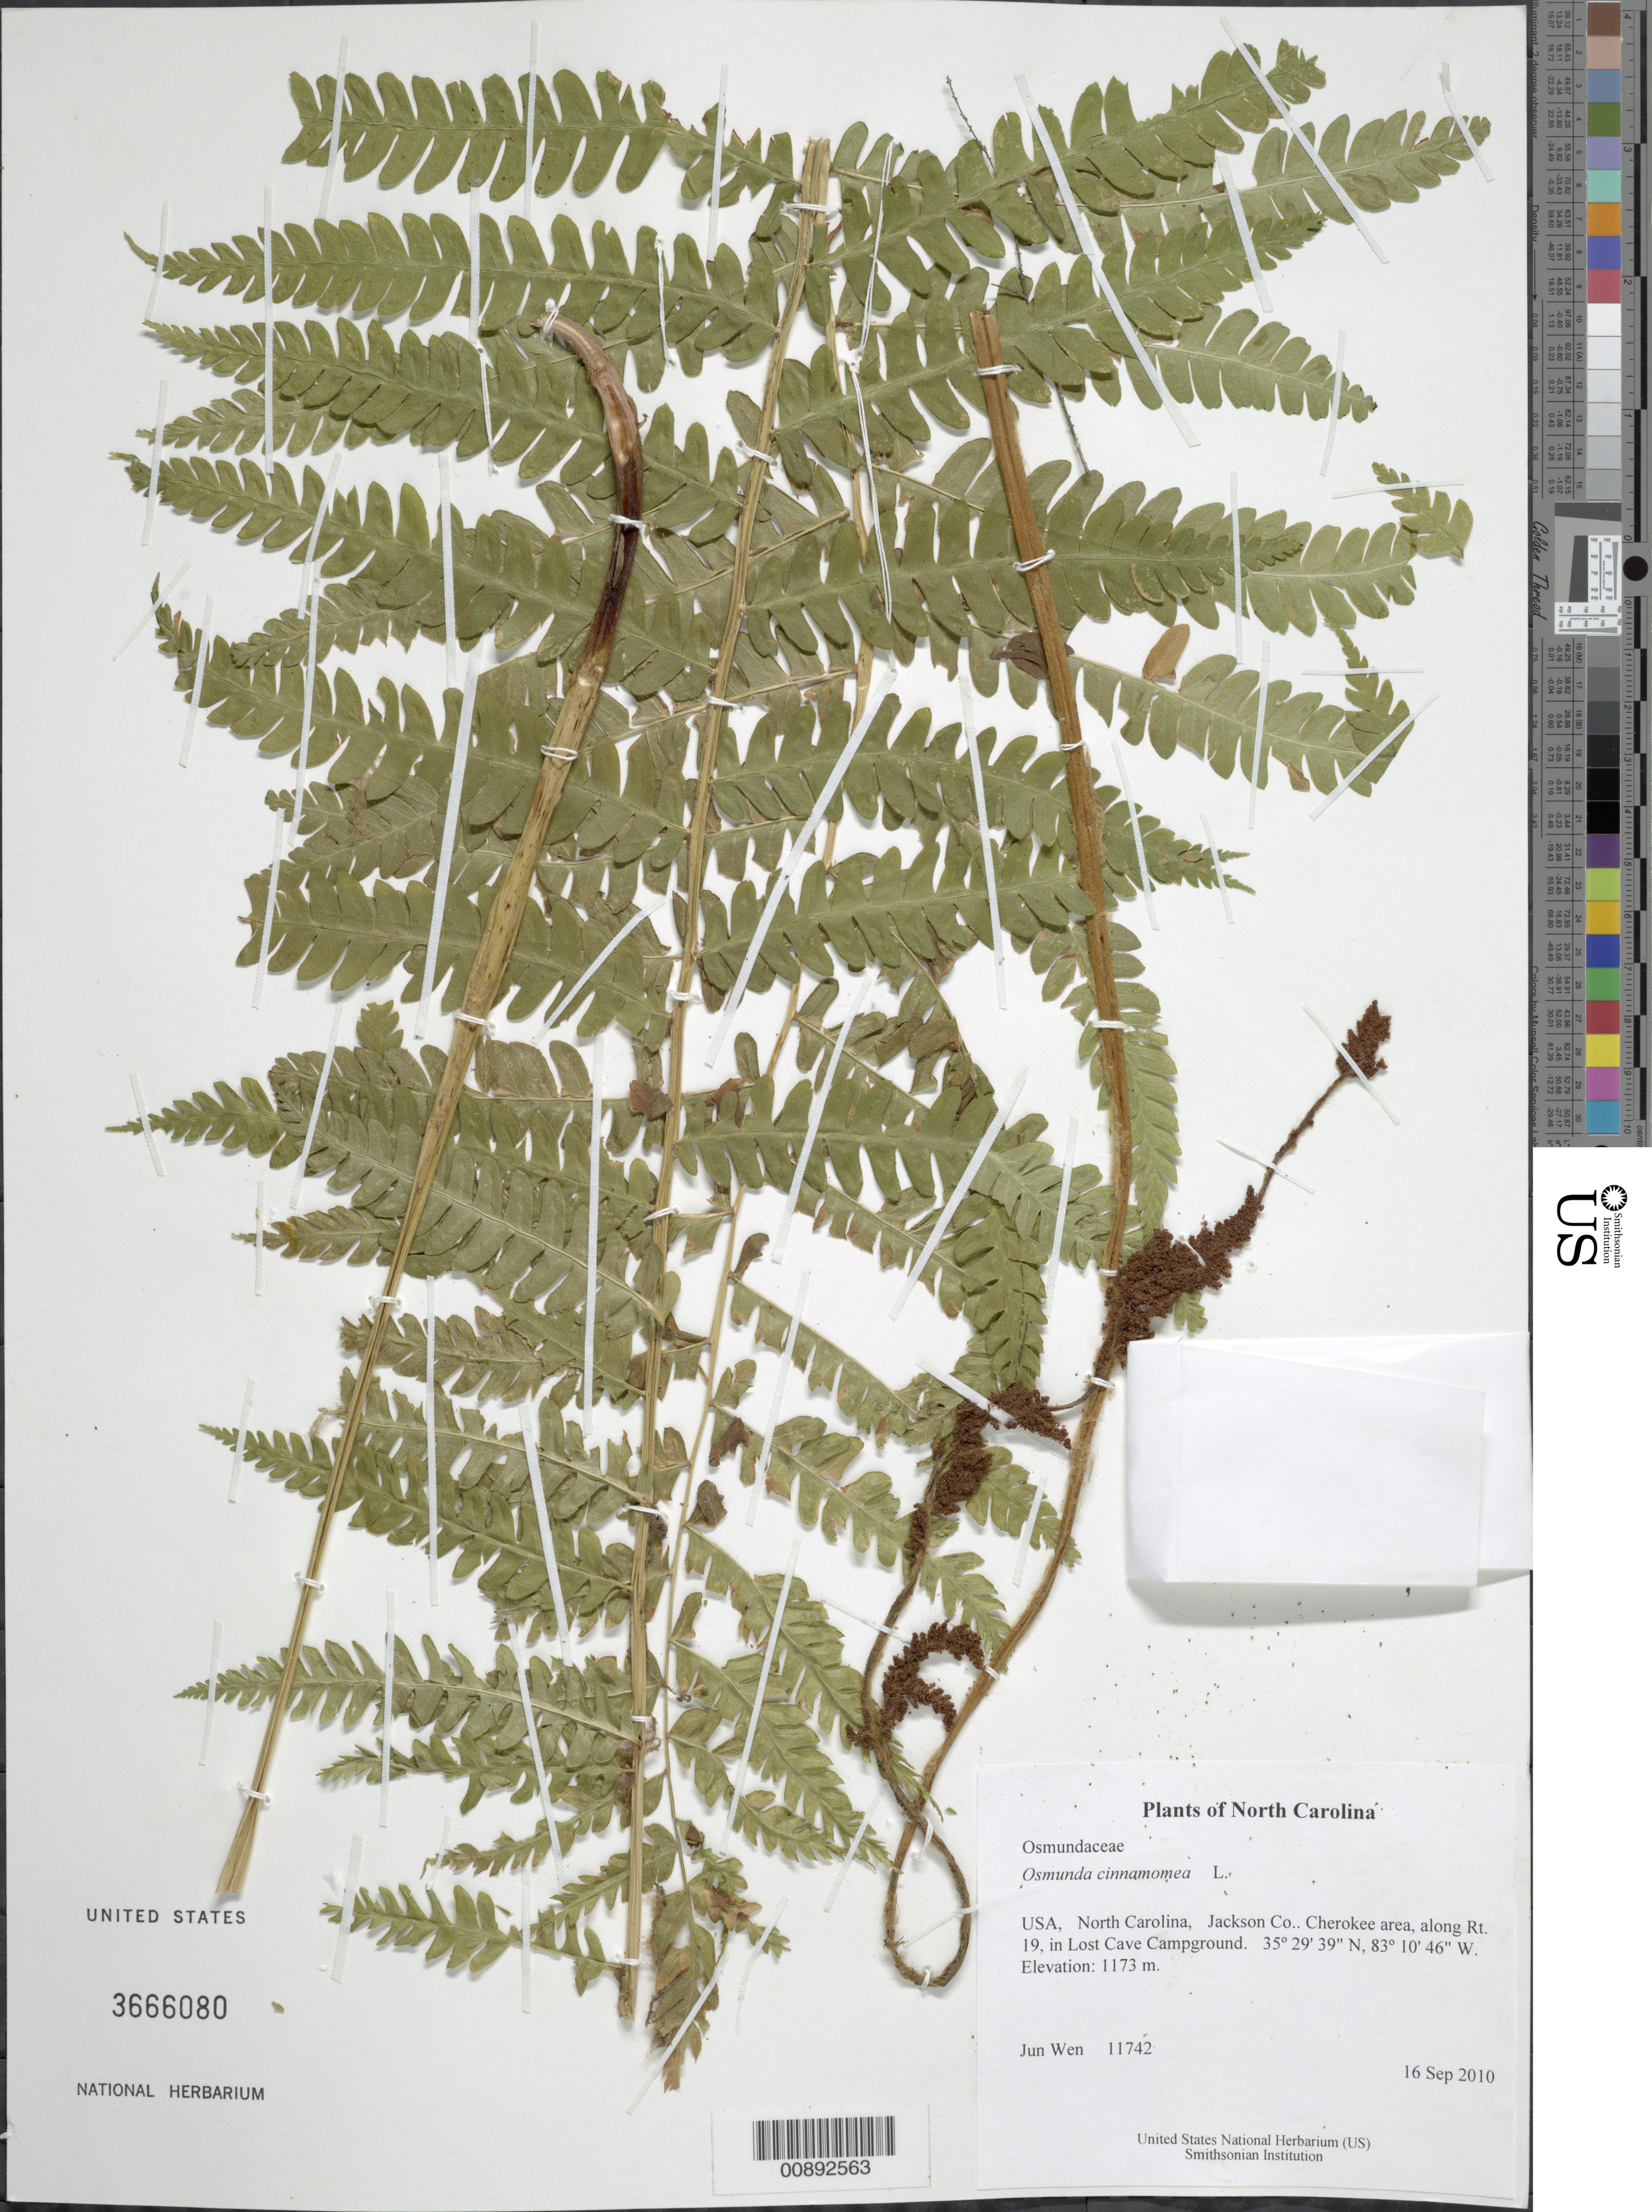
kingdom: Plantae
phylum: Tracheophyta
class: Polypodiopsida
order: Osmundales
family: Osmundaceae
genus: Osmundastrum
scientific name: Osmundastrum cinnamomeum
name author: (L.) C. Presl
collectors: J. Wen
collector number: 11742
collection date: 2010-09-16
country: United States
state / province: North Carolina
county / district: Jackson Co.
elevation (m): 1173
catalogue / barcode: US 3666080